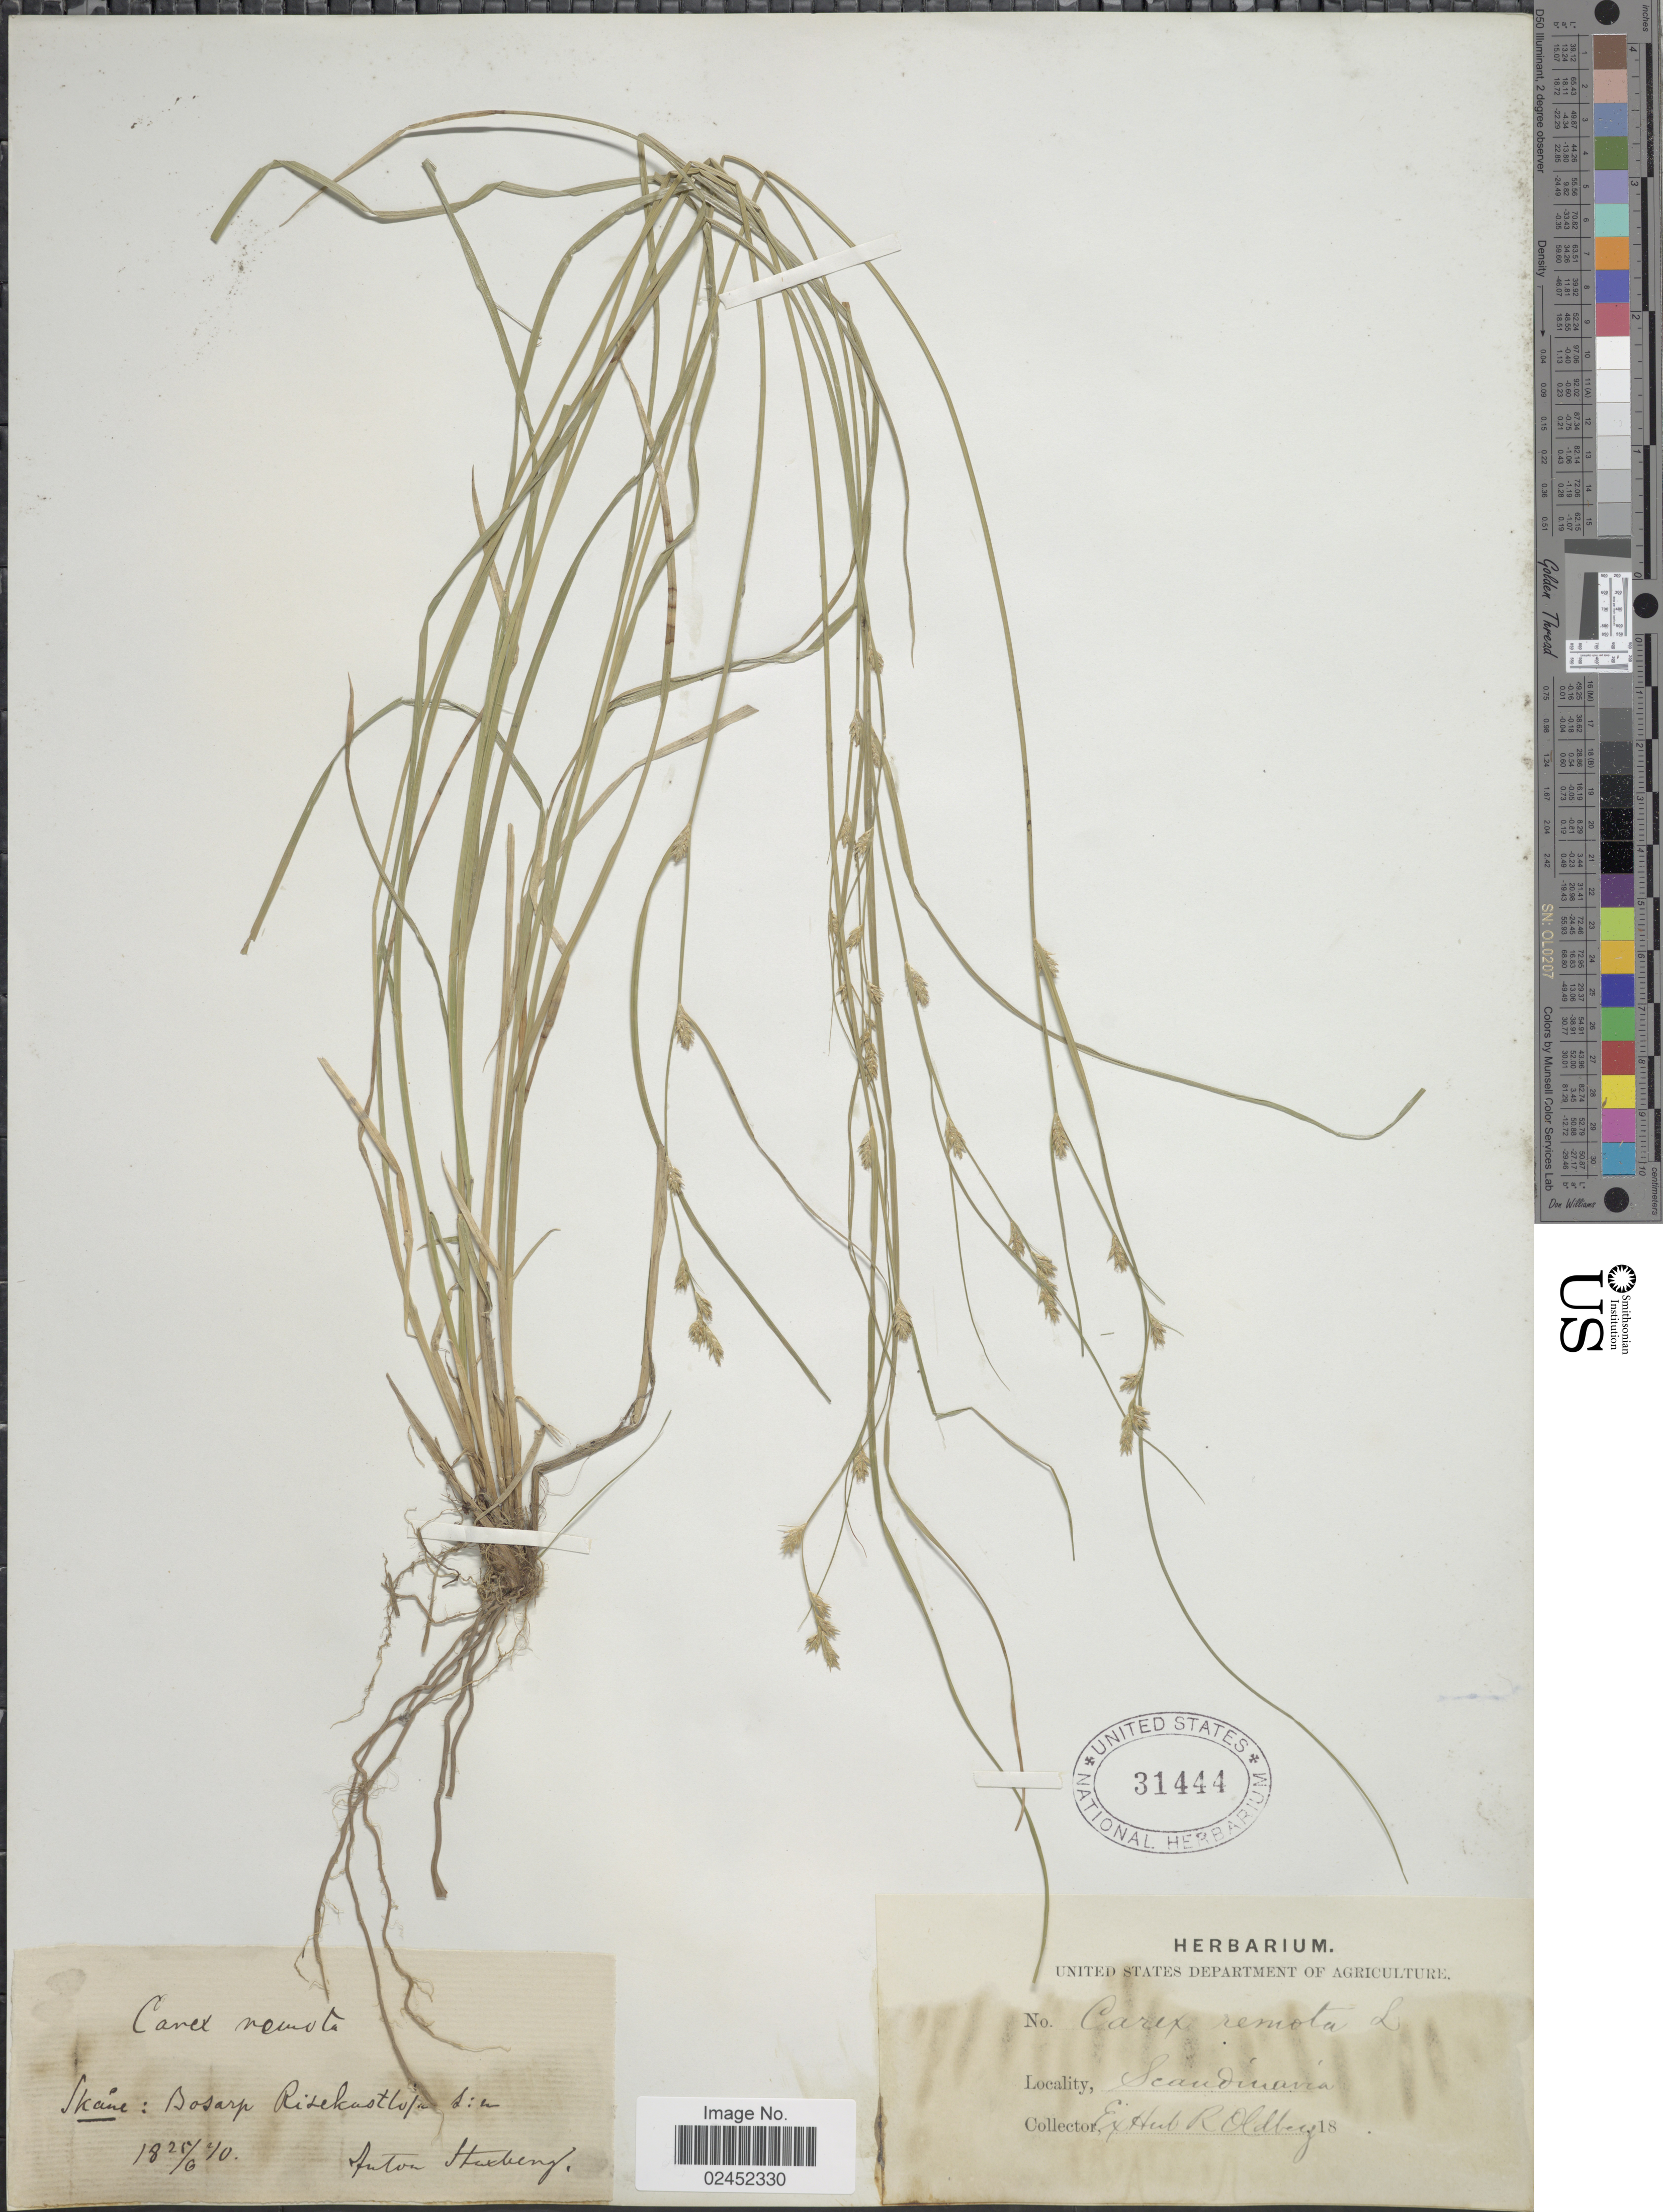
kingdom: Plantae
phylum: Tracheophyta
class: Liliopsida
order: Poales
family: Cyperaceae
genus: Carex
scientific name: Carex remota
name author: L.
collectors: ex herb. R. Oldberg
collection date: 1810-06-25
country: Sweden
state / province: Skåne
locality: Skane: Bosarp Risekasto [illegible text] Scandinavia.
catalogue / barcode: US 31444